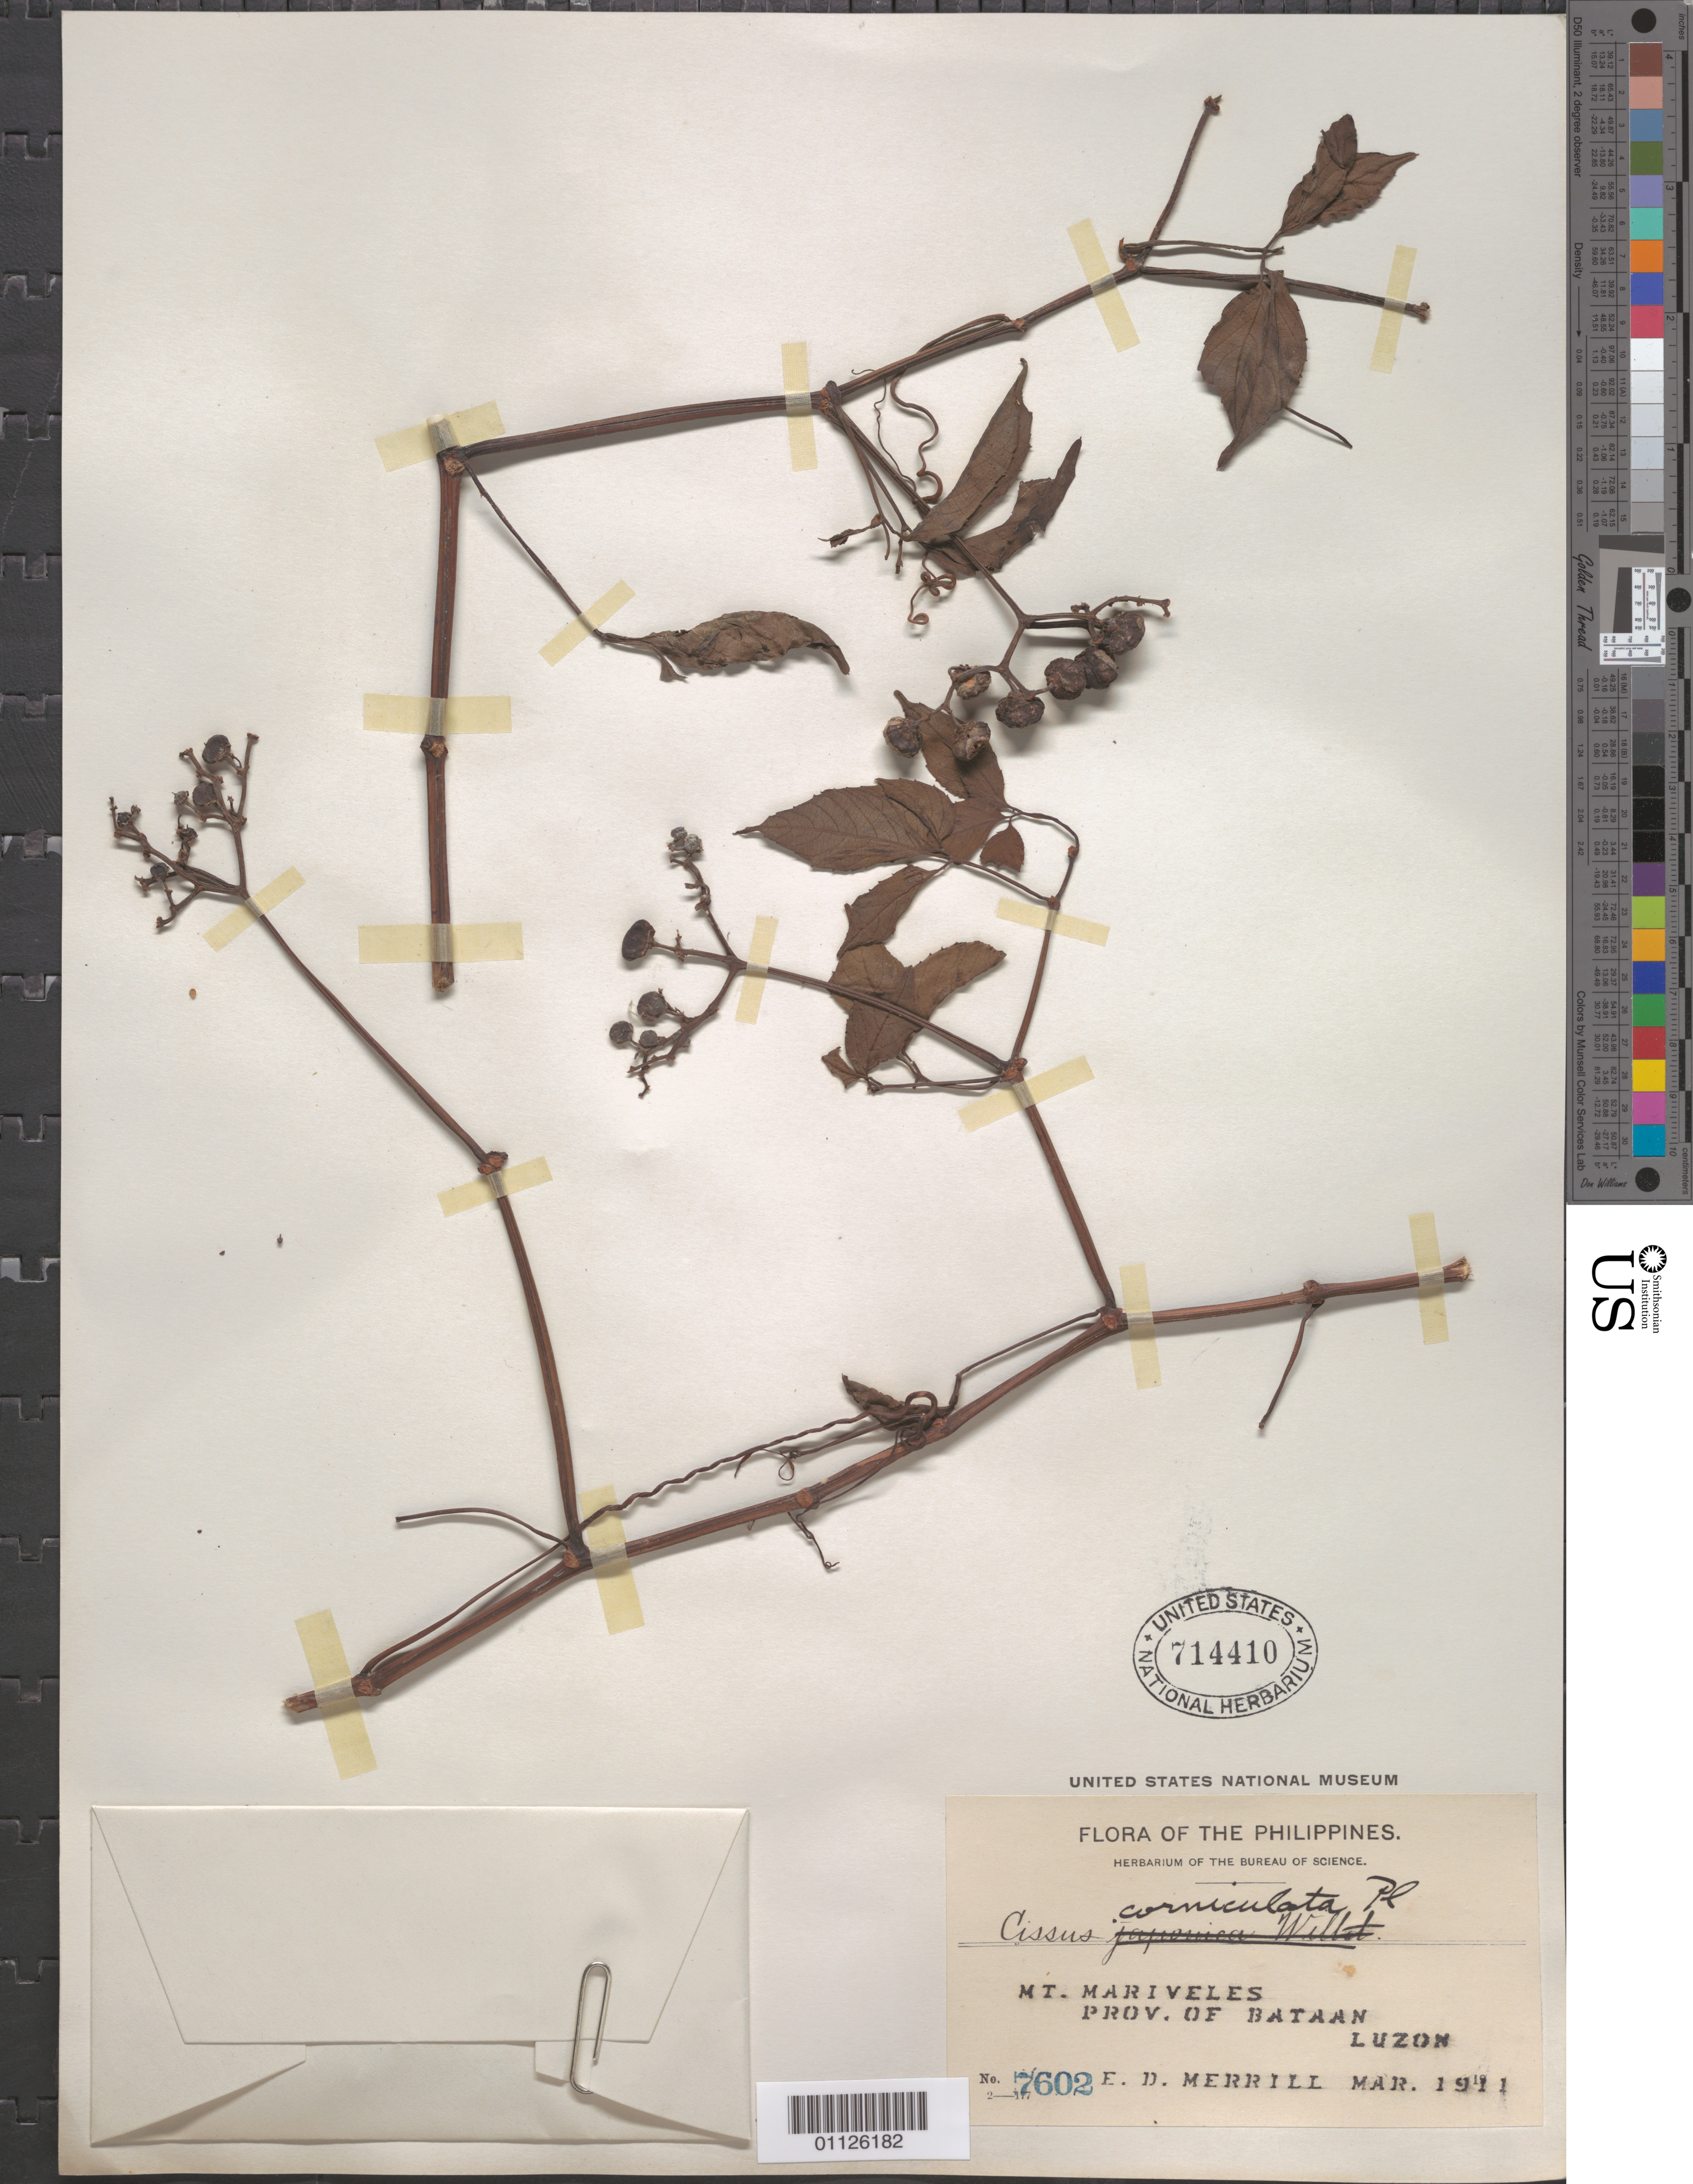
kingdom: Plantae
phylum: Tracheophyta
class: Magnoliopsida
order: Vitales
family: Vitaceae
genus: Cissus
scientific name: Cissus corniculata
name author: (Benth.) Planch.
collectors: E. D. Merrill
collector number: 7602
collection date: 1911-03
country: Philippines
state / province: Central Luzon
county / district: Bataan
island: Luzon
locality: Mt. Mariveles.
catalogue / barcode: US 714410